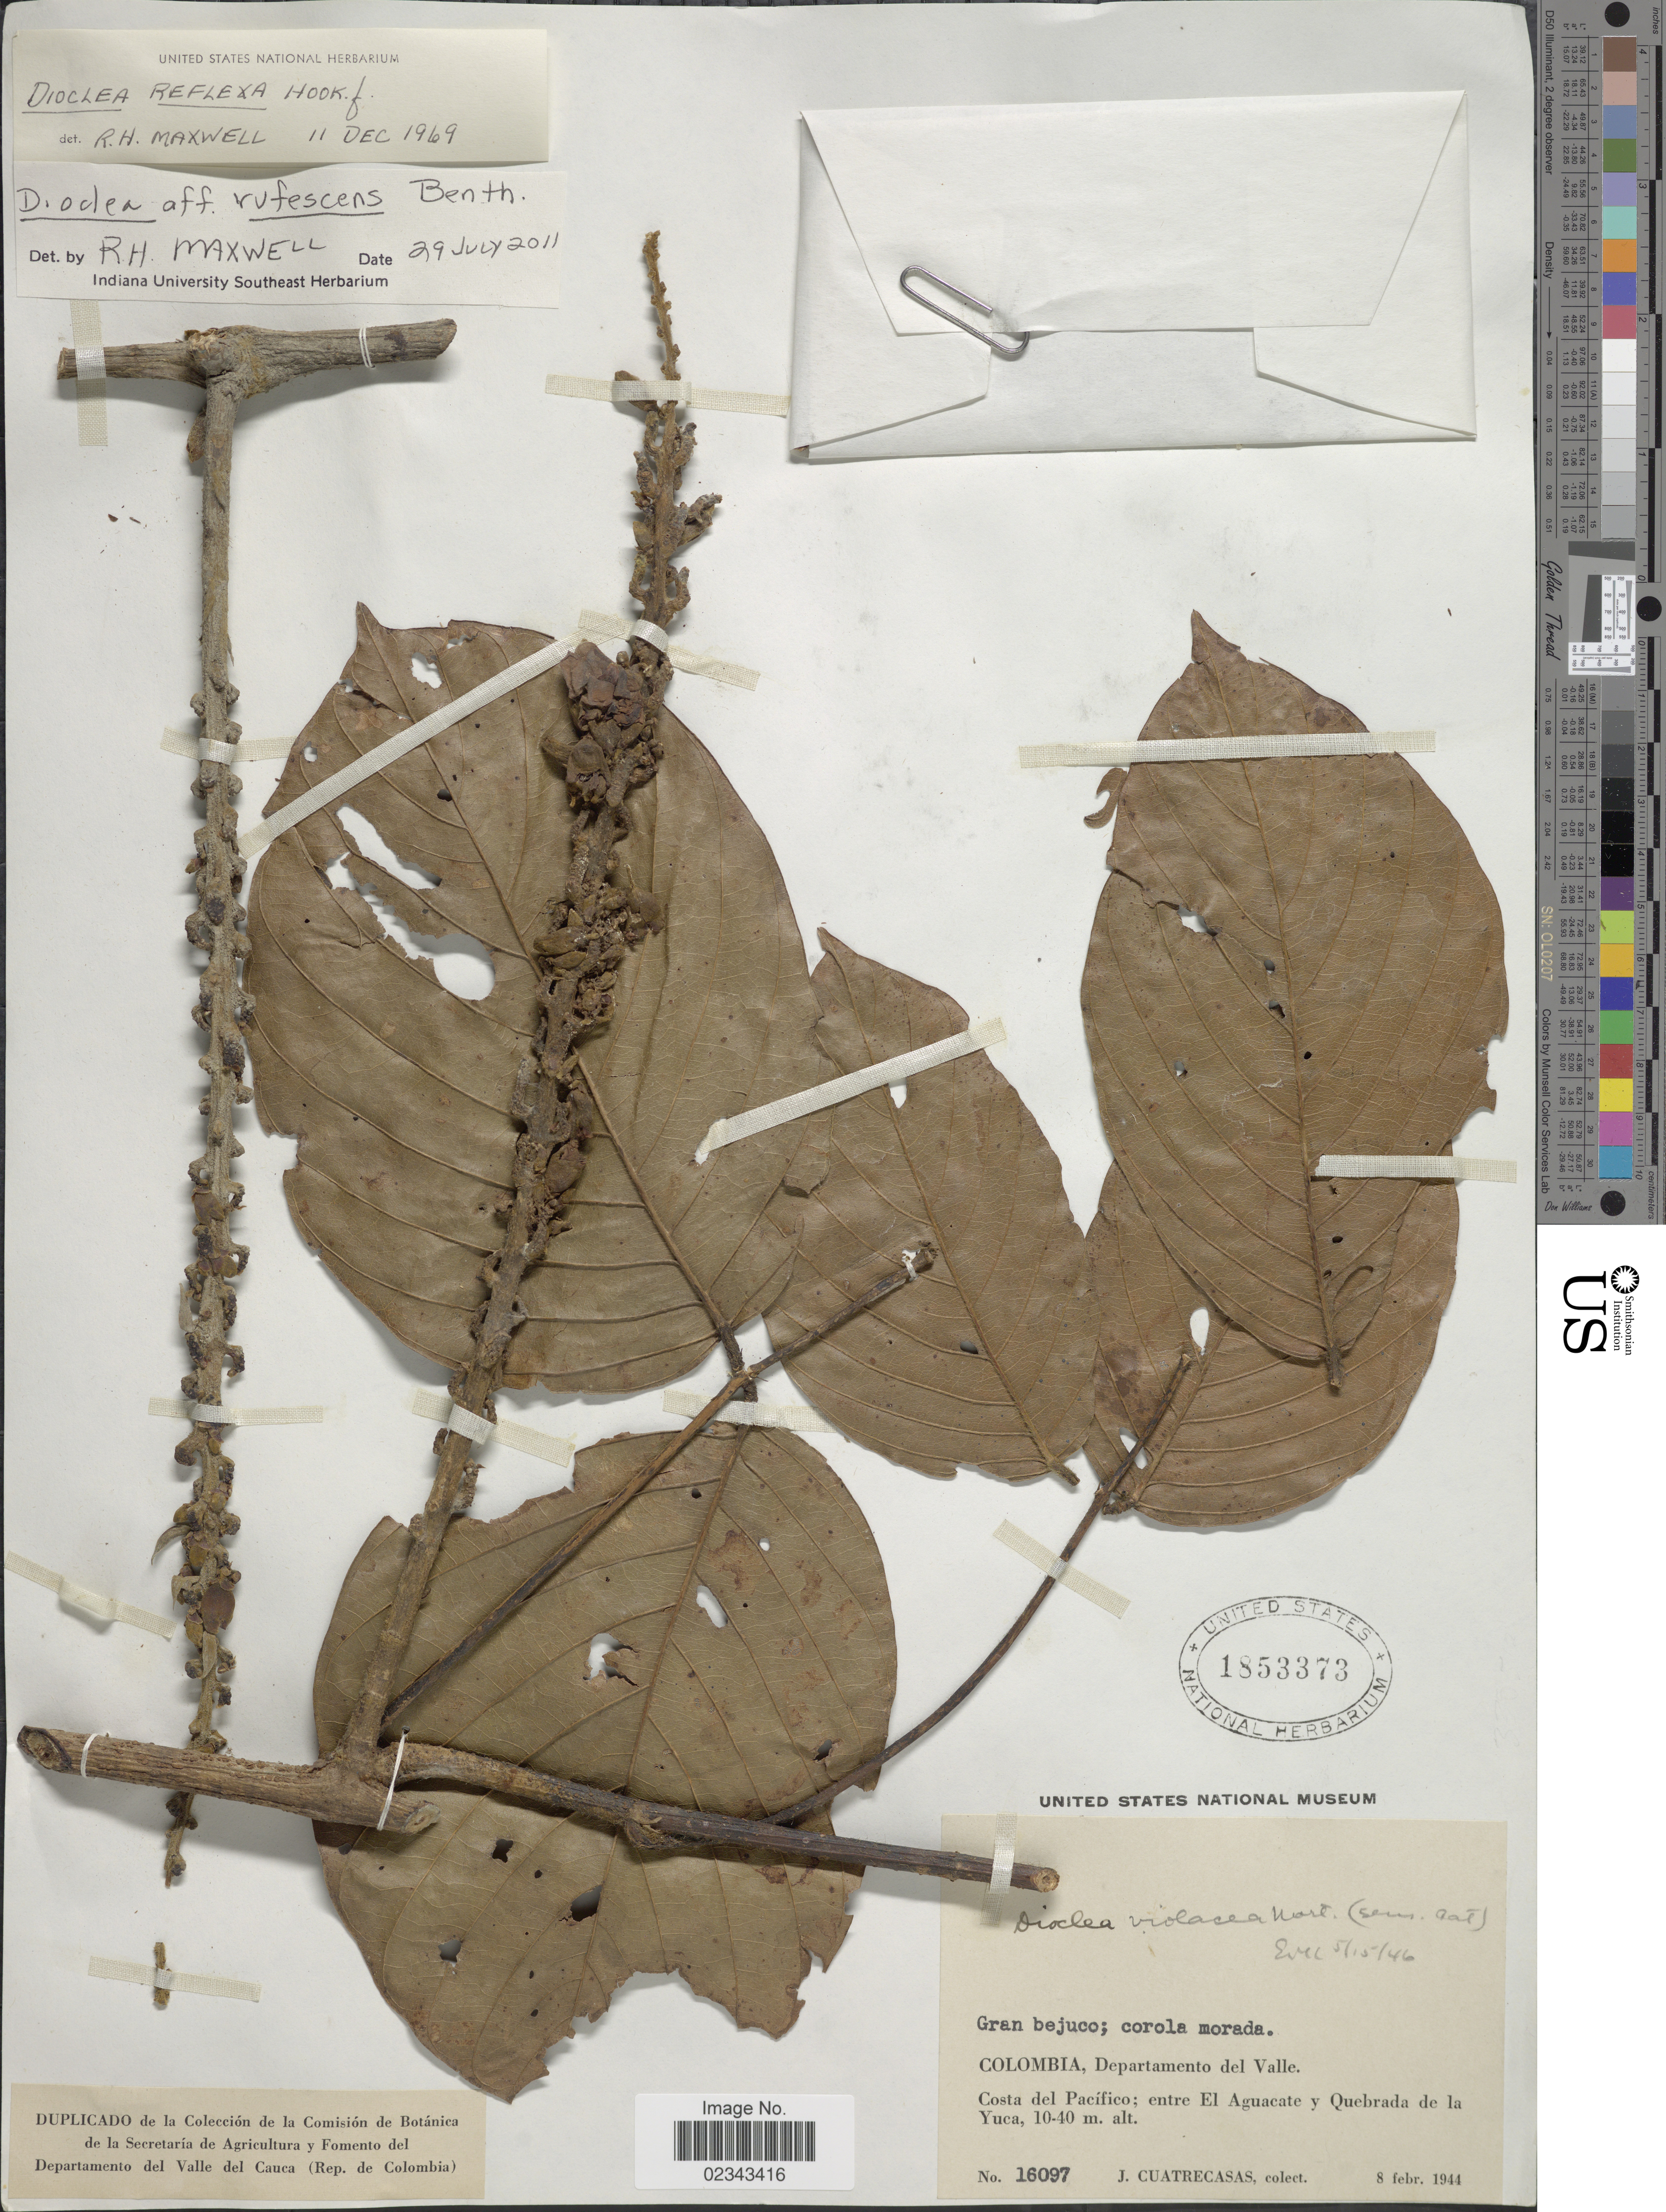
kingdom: Plantae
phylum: Tracheophyta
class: Magnoliopsida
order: Fabales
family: Fabaceae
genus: Dioclea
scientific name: Dioclea sp.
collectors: J. Cuatrecasas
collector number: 16097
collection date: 1944-02-08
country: Colombia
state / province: Valle del Cauca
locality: Gran bejuco, Departamento del Valle, Costa del Pacífico; entre EL Aguacate y Quebrada de la Yuca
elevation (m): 10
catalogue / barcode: US 1853373